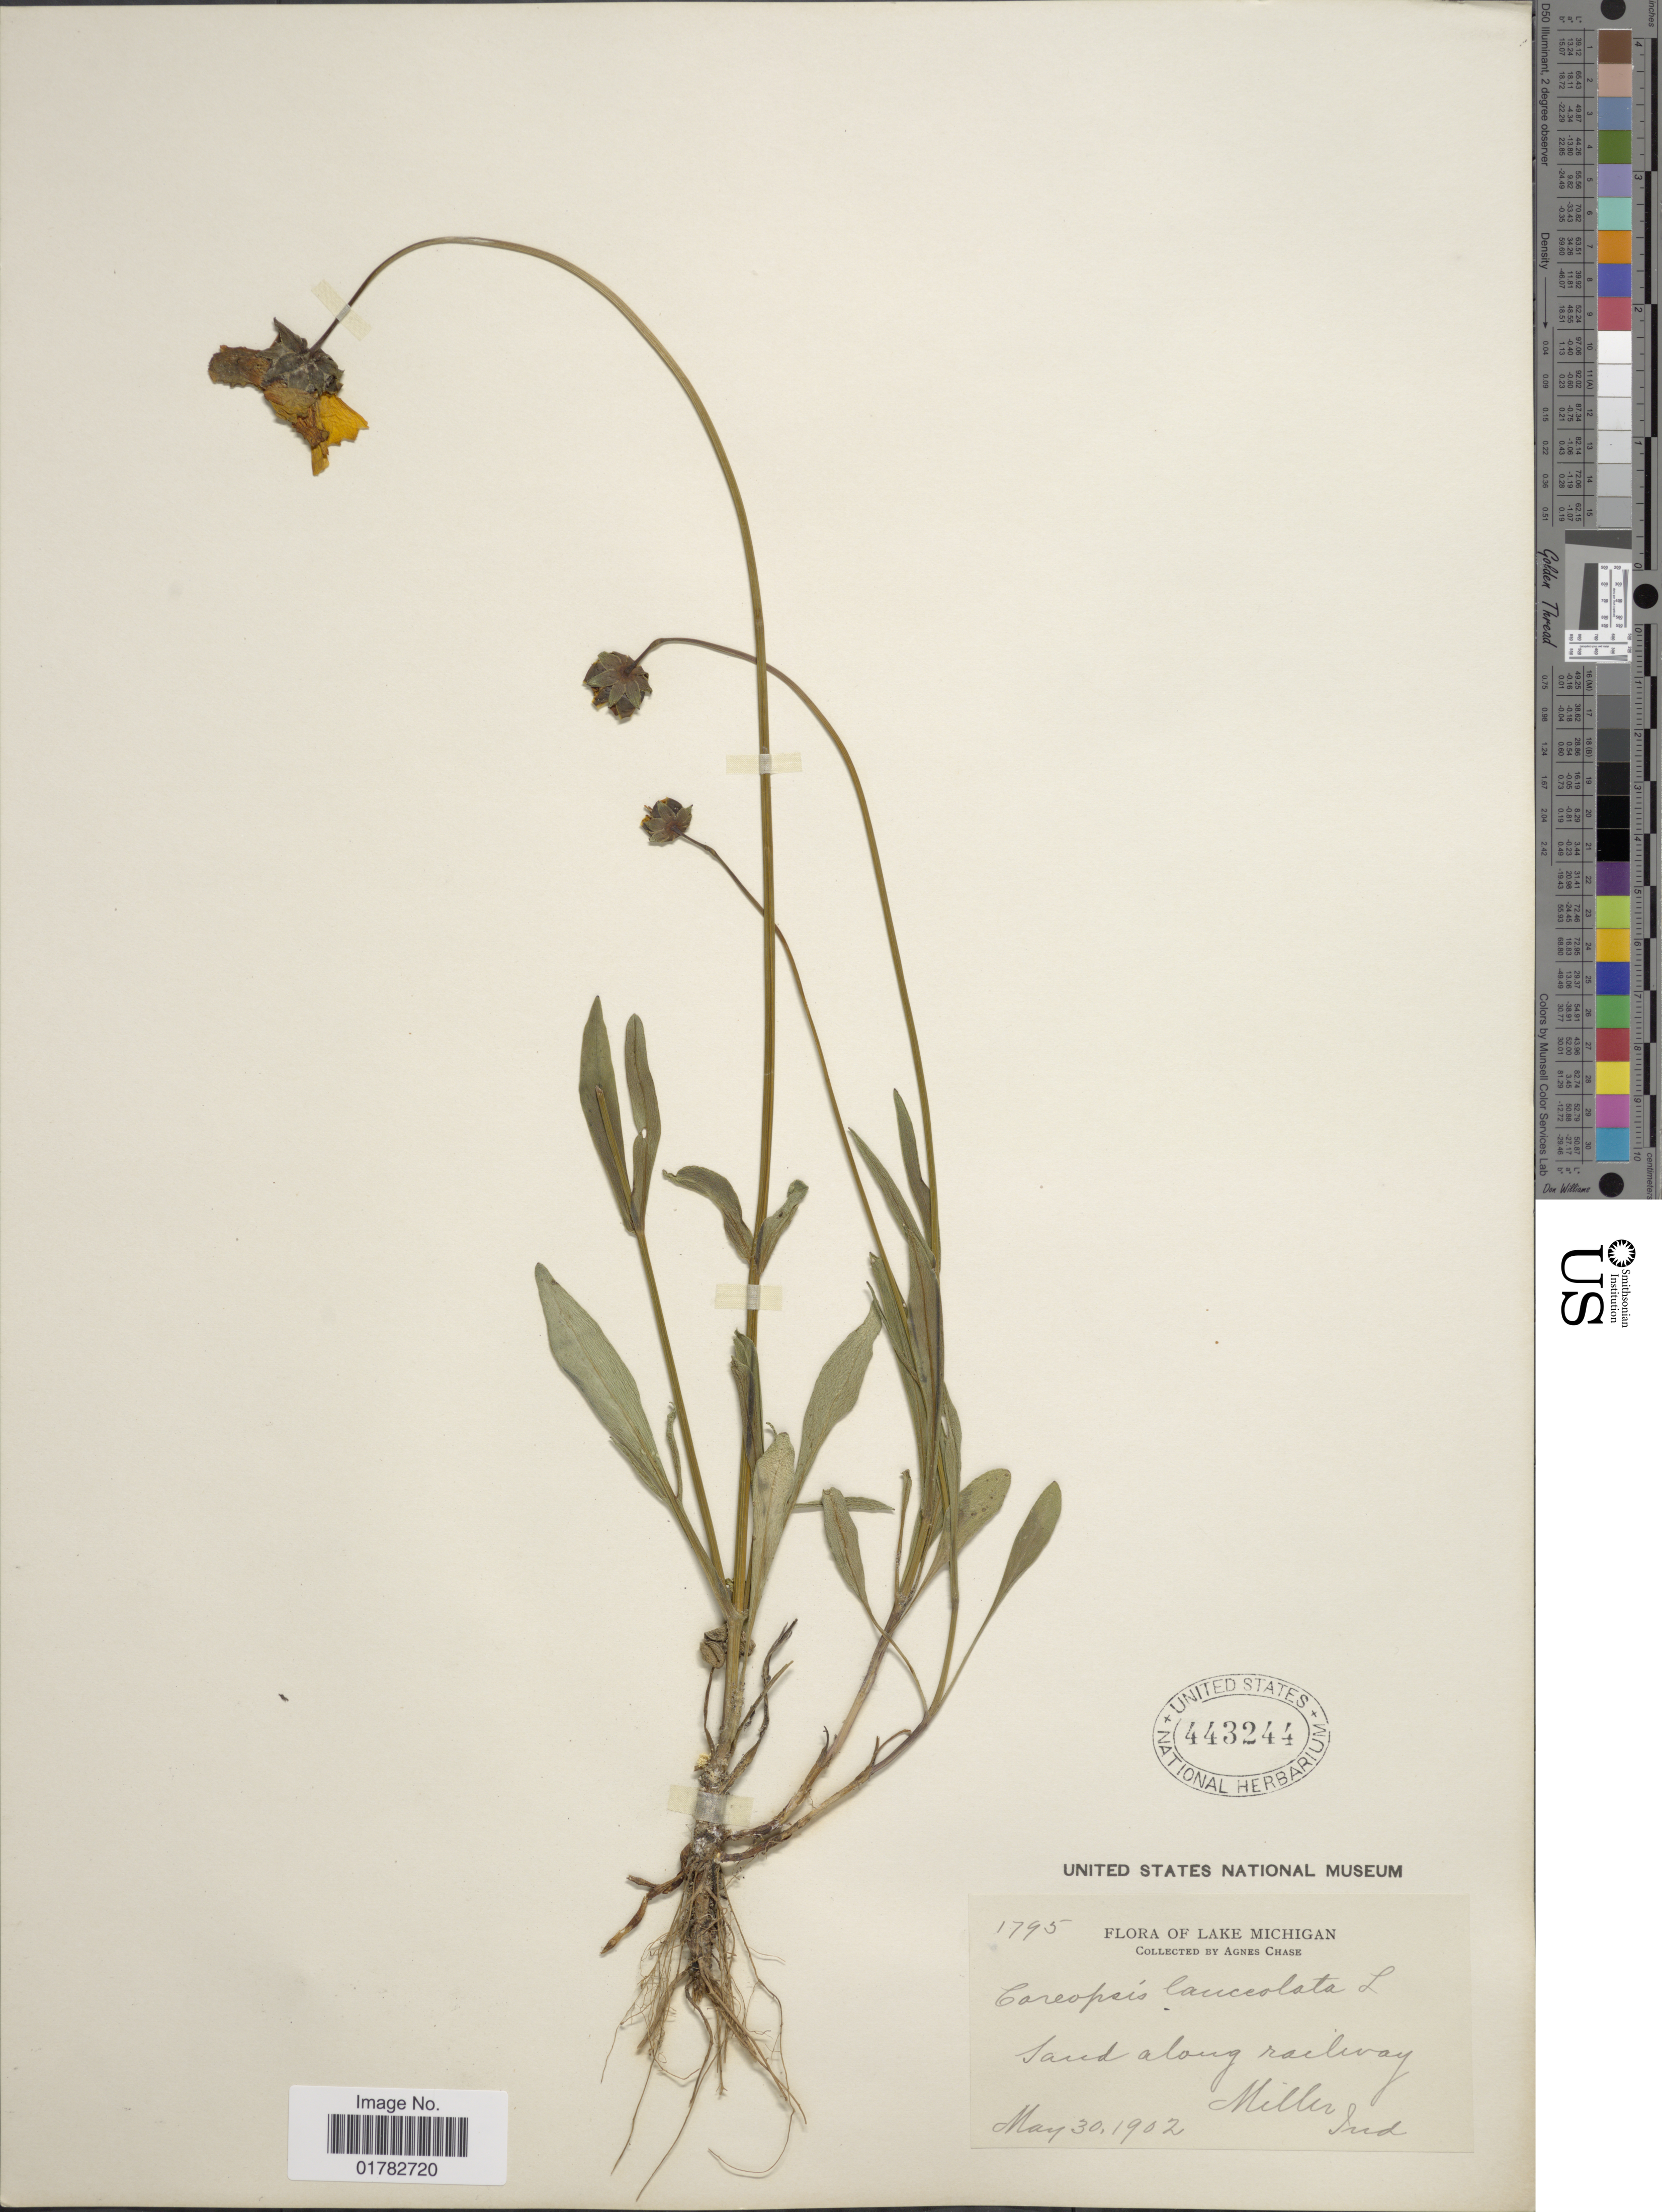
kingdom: Plantae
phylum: Tracheophyta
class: Magnoliopsida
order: Asterales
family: Asteraceae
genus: Coreopsis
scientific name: Coreopsis lanceolata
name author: L.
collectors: A. Chase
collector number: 1795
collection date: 1902-05-30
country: United States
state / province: Michigan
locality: Lake Michigan, sand along railway Miller Ind.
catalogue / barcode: US 443244